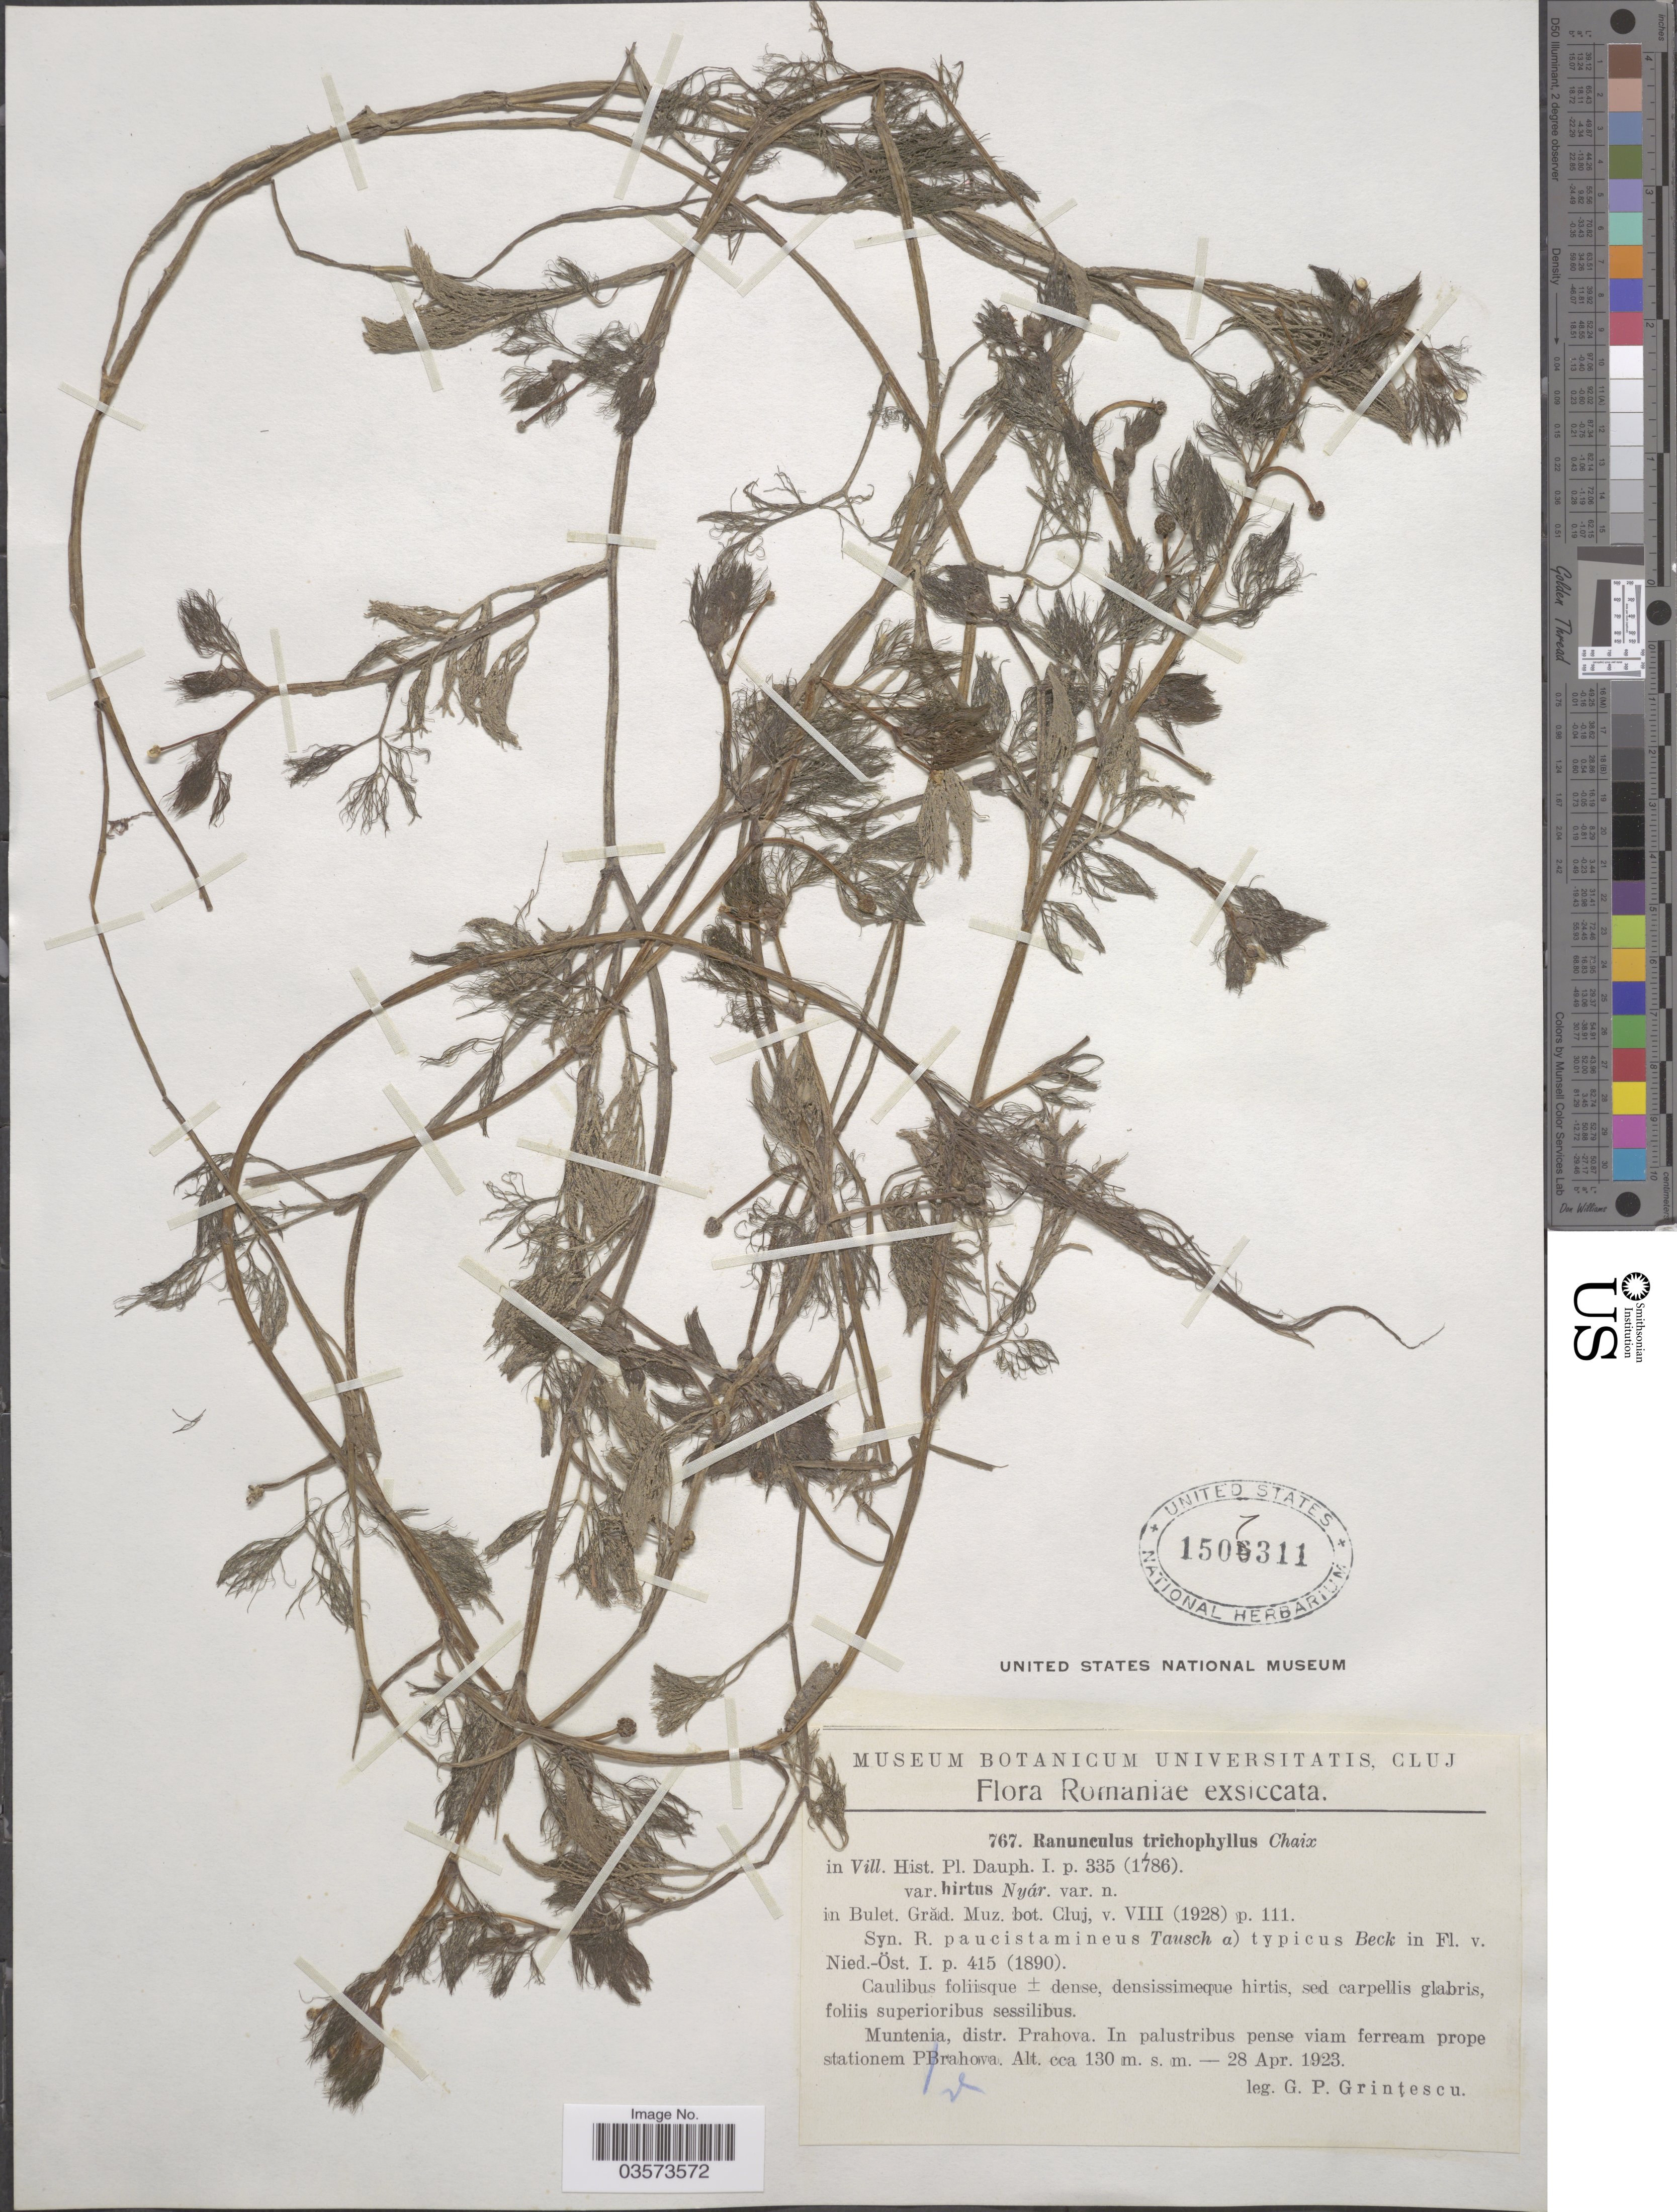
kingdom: Plantae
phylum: Tracheophyta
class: Magnoliopsida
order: Ranunculales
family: Ranunculaceae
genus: Ranunculus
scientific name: Ranunculus trichophyllus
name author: Chaix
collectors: G. Grintescu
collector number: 767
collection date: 1923-04-28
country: Romania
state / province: Prahova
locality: Muntenia, distr. Prahova. In palustribus pense viam ferream prope stationem Pvrahova.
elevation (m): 130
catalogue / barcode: US 1507311